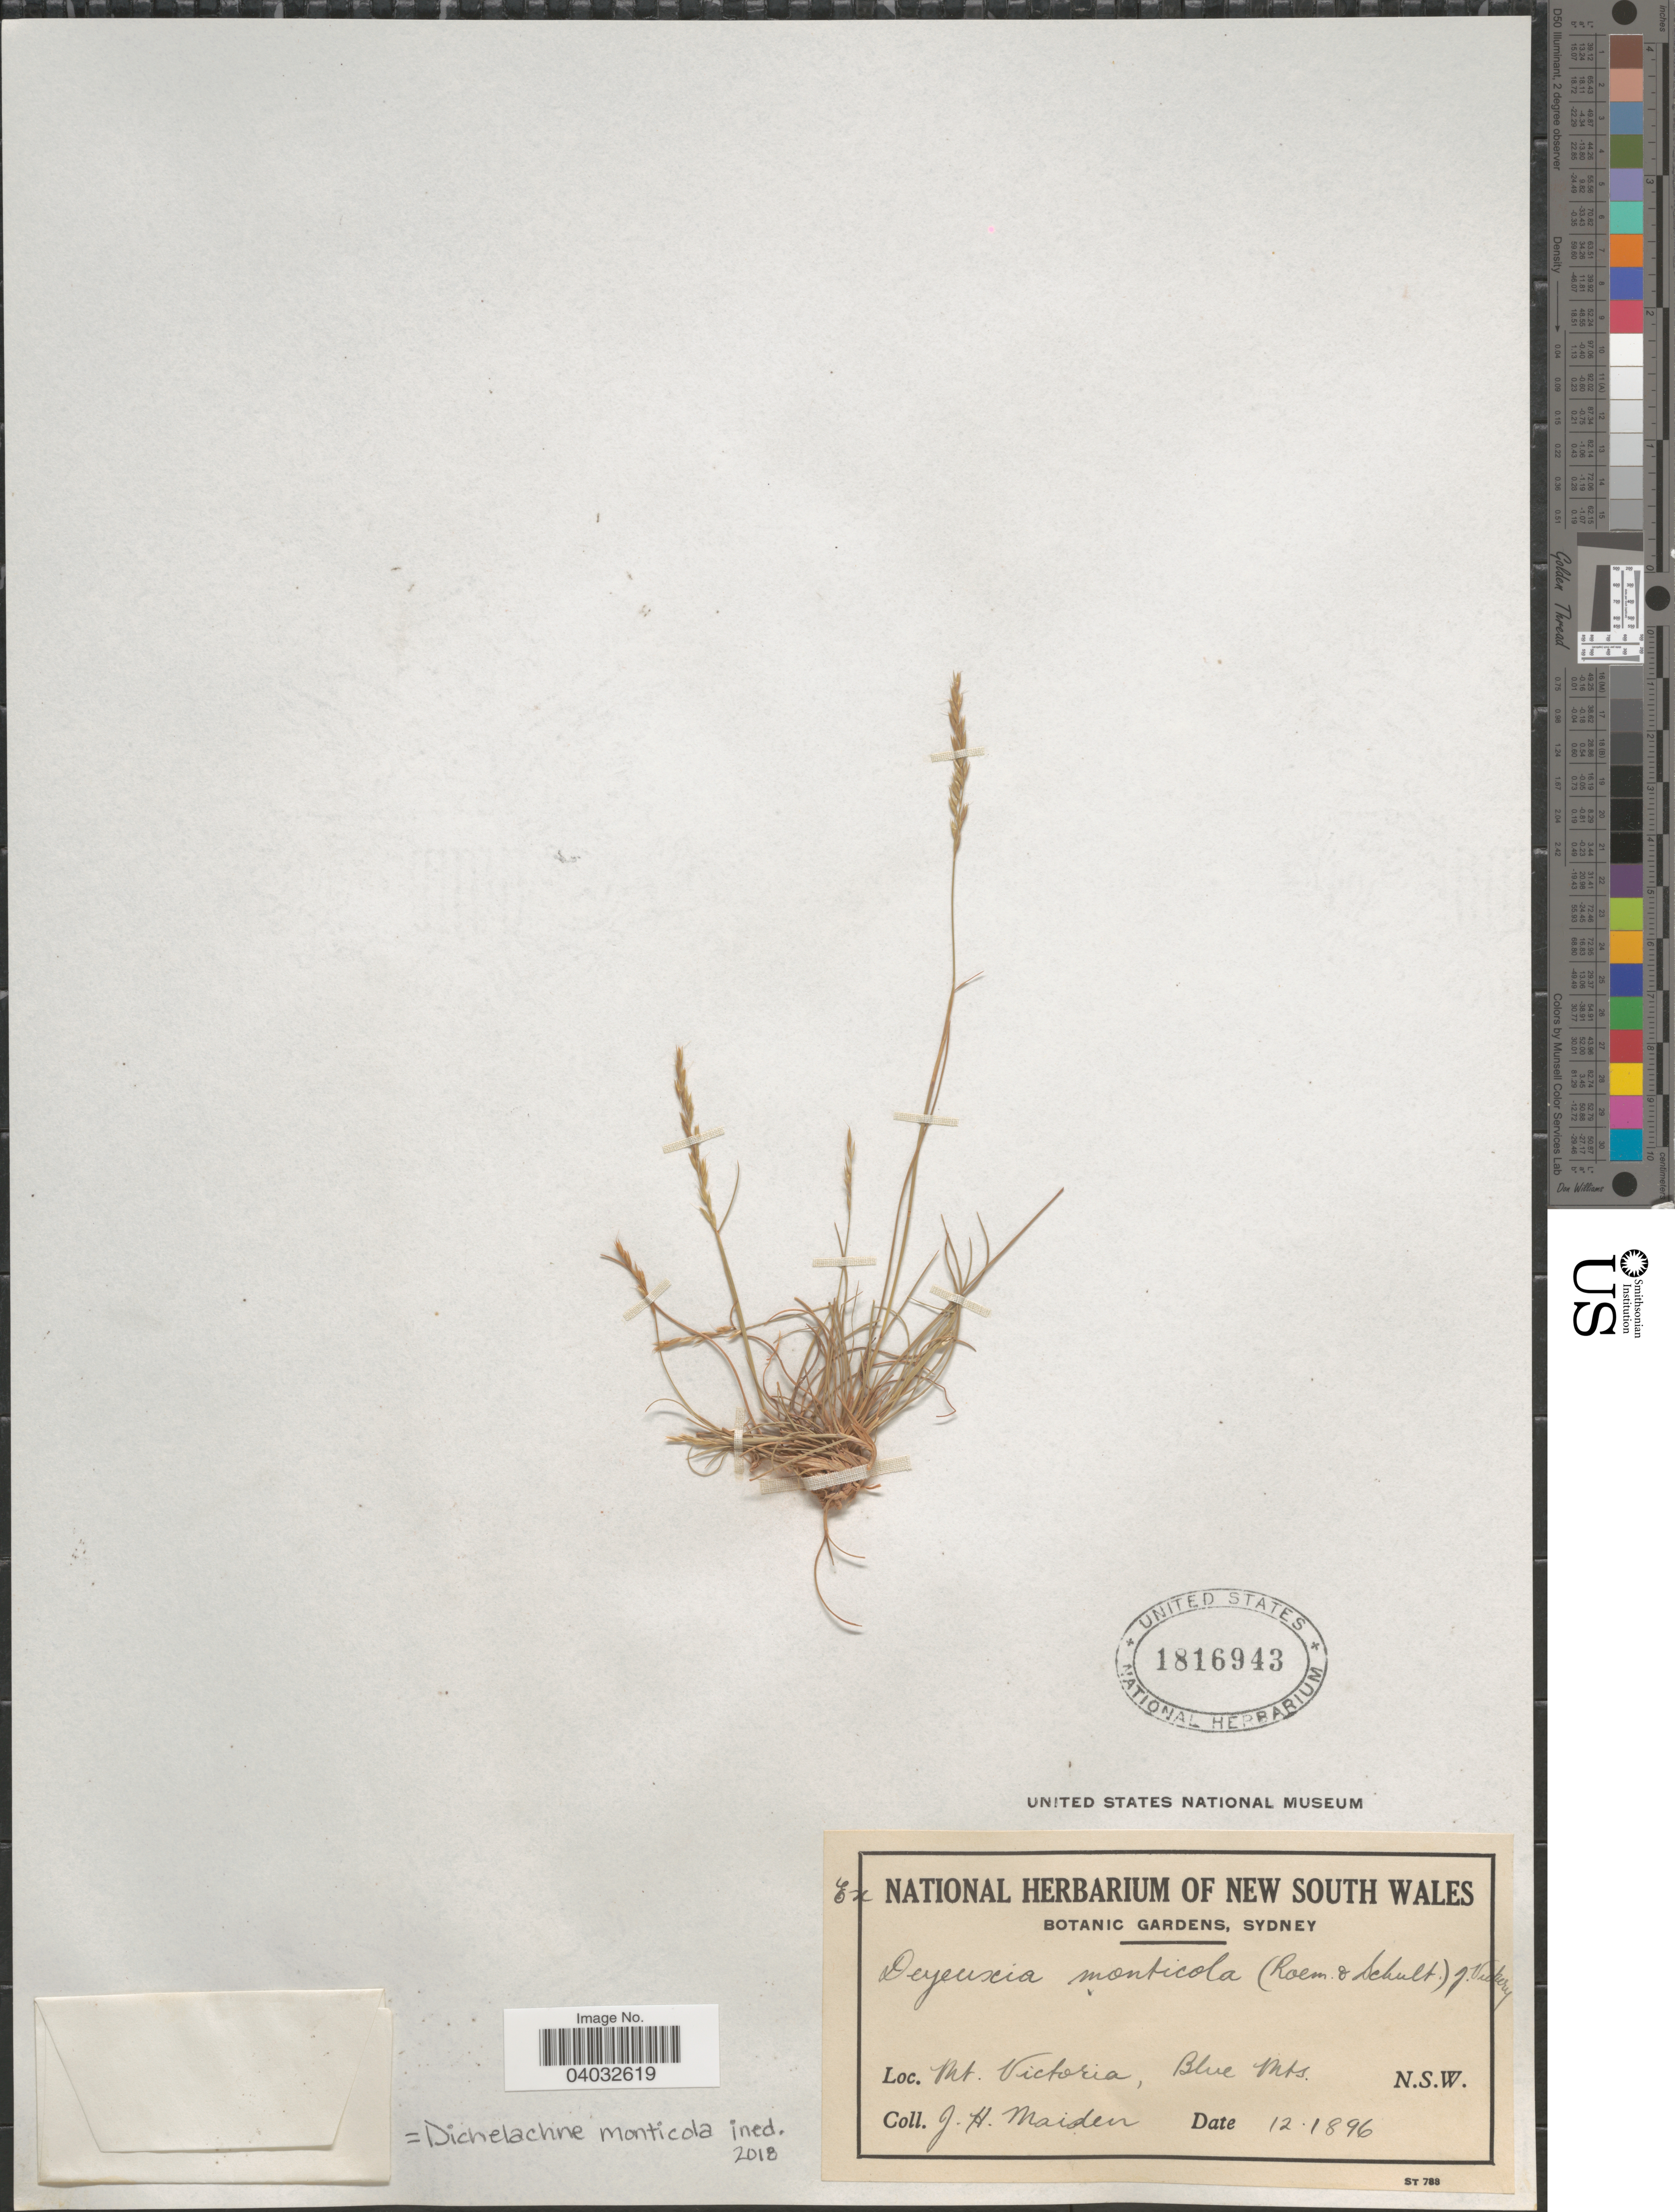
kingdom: Plantae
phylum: Tracheophyta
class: Liliopsida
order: Poales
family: Poaceae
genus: Dichelachne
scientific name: Dichelachne monticola ined.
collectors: J. Maiden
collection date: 1896-12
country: Australia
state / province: New South Wales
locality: Mt. Victoria, Blue Mts.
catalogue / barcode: US 1816943